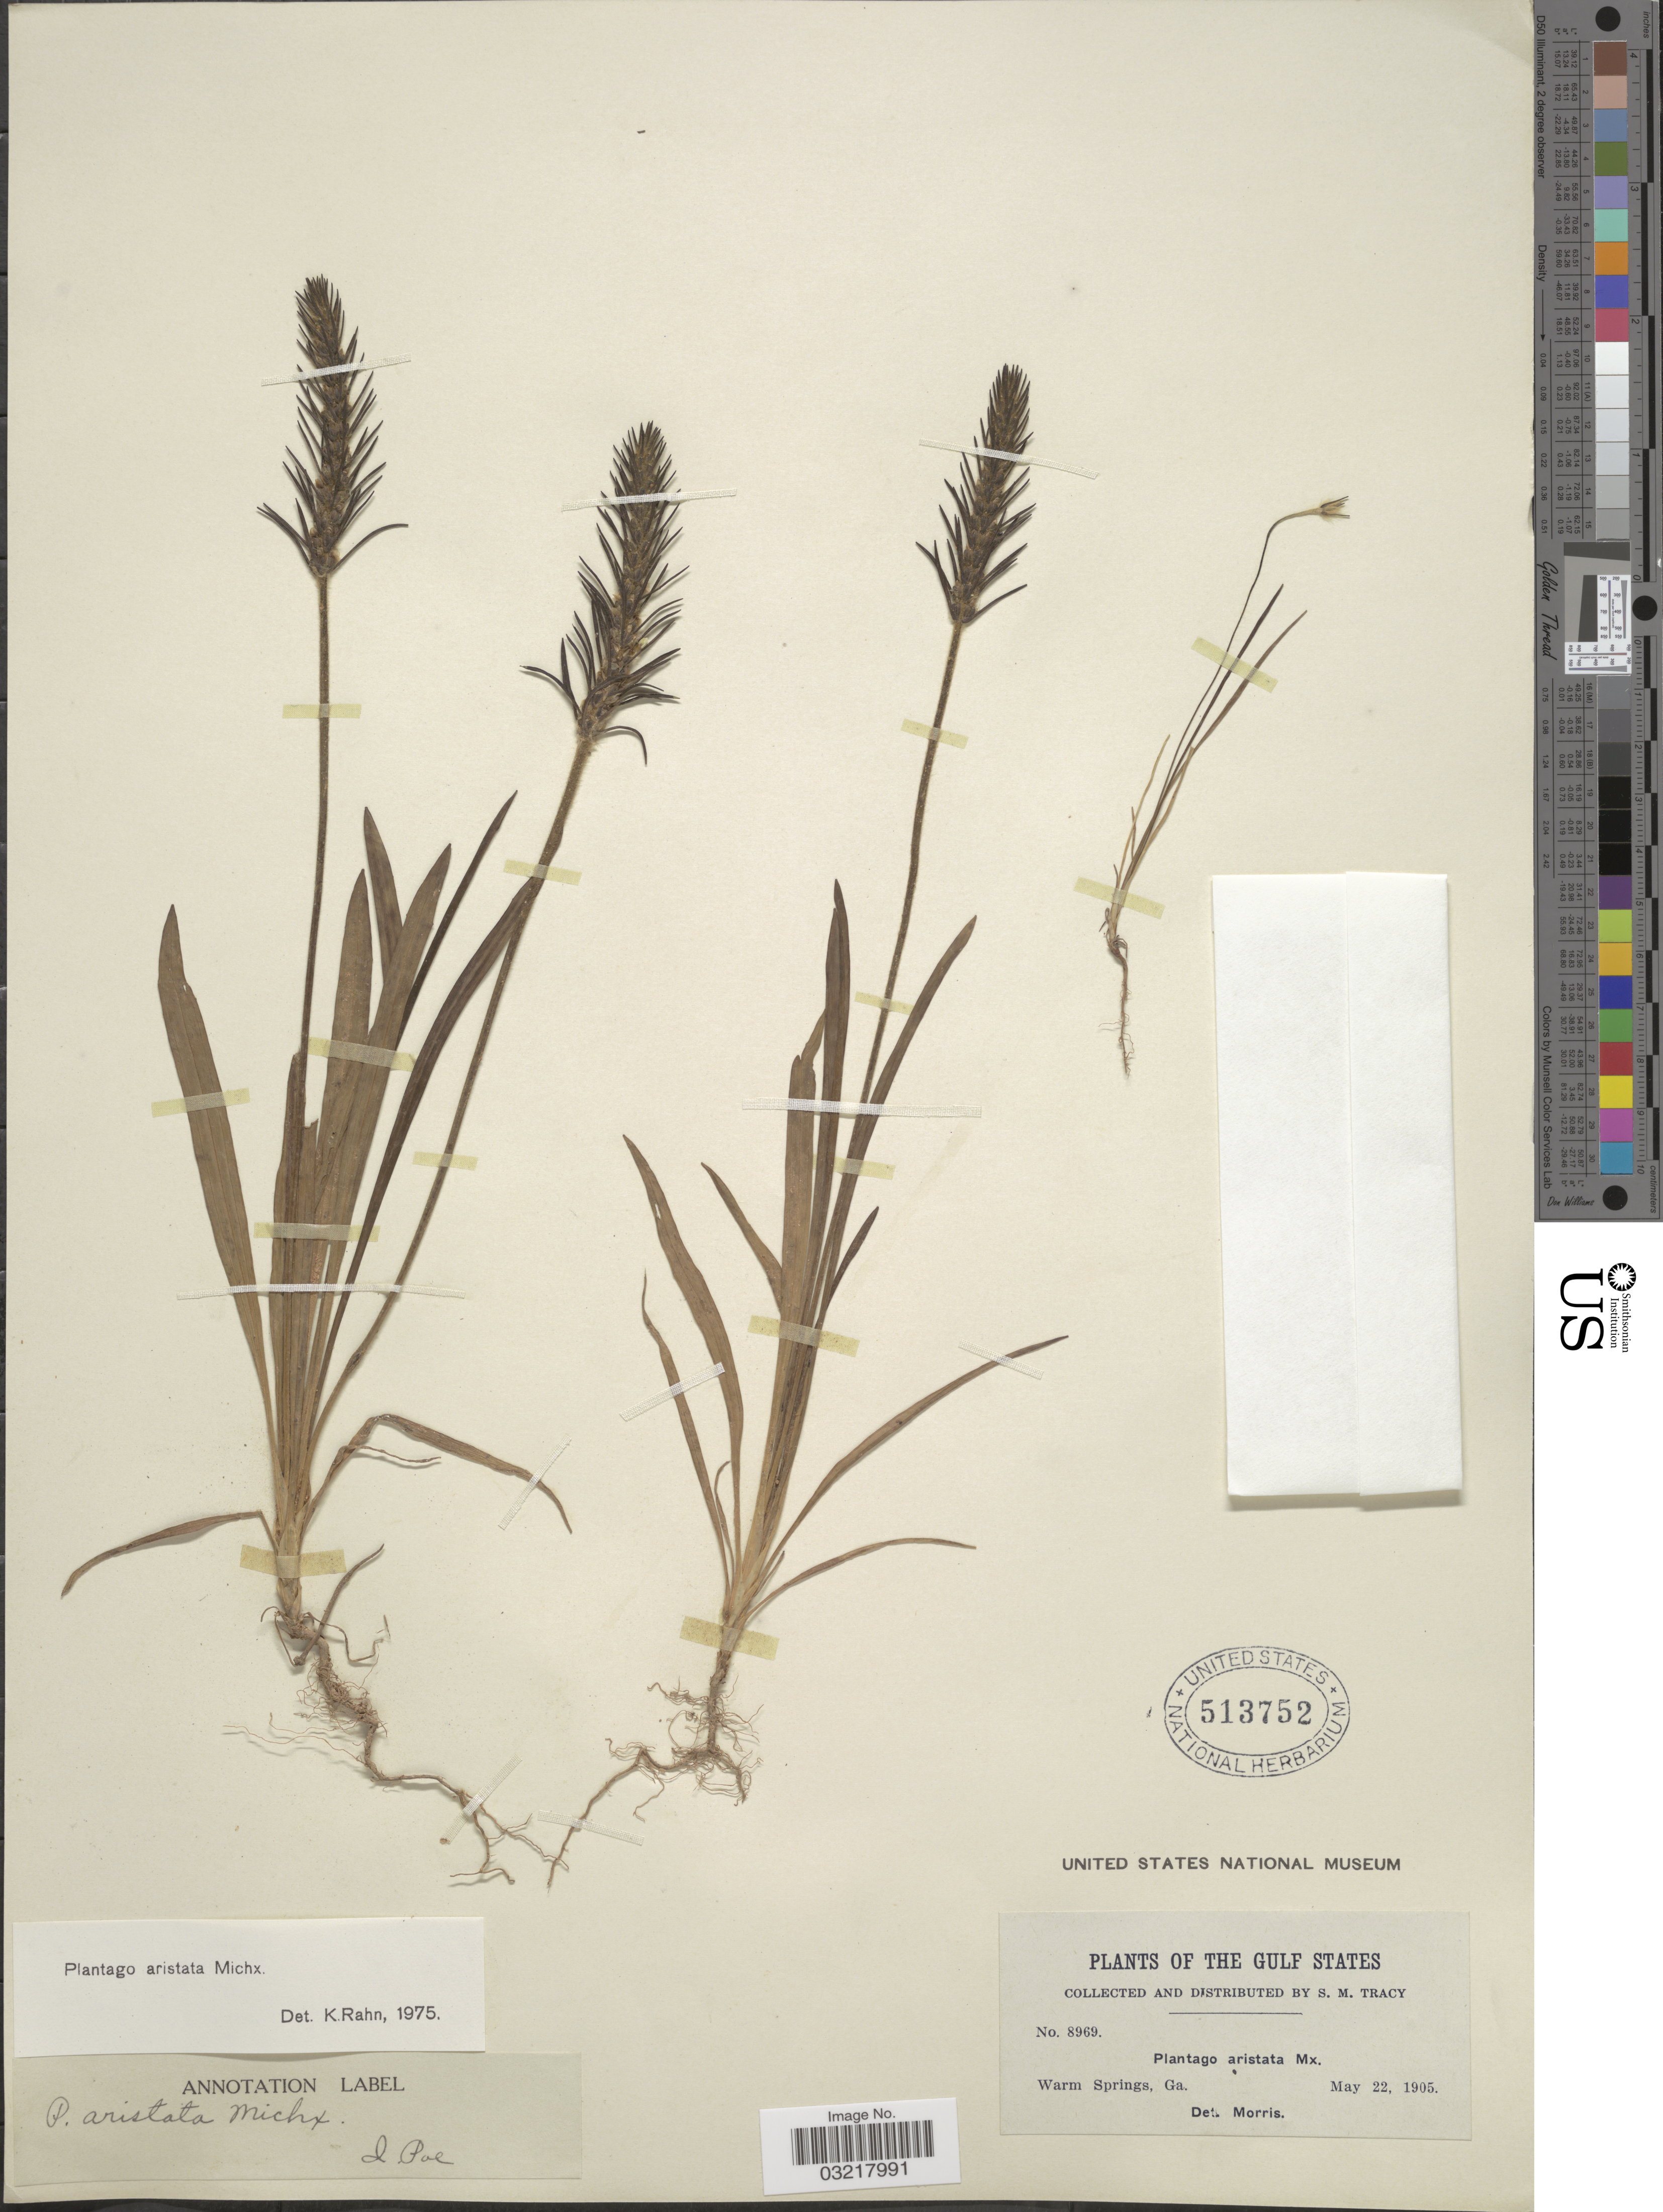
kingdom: Plantae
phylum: Tracheophyta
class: Magnoliopsida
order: Lamiales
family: Plantaginaceae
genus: Plantago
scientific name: Plantago aristata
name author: Michx.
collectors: S. M. Tracy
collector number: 8969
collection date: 1905-05-22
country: United States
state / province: Georgia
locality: The Gulf States. Warm Springs, Ga.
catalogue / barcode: US 513752